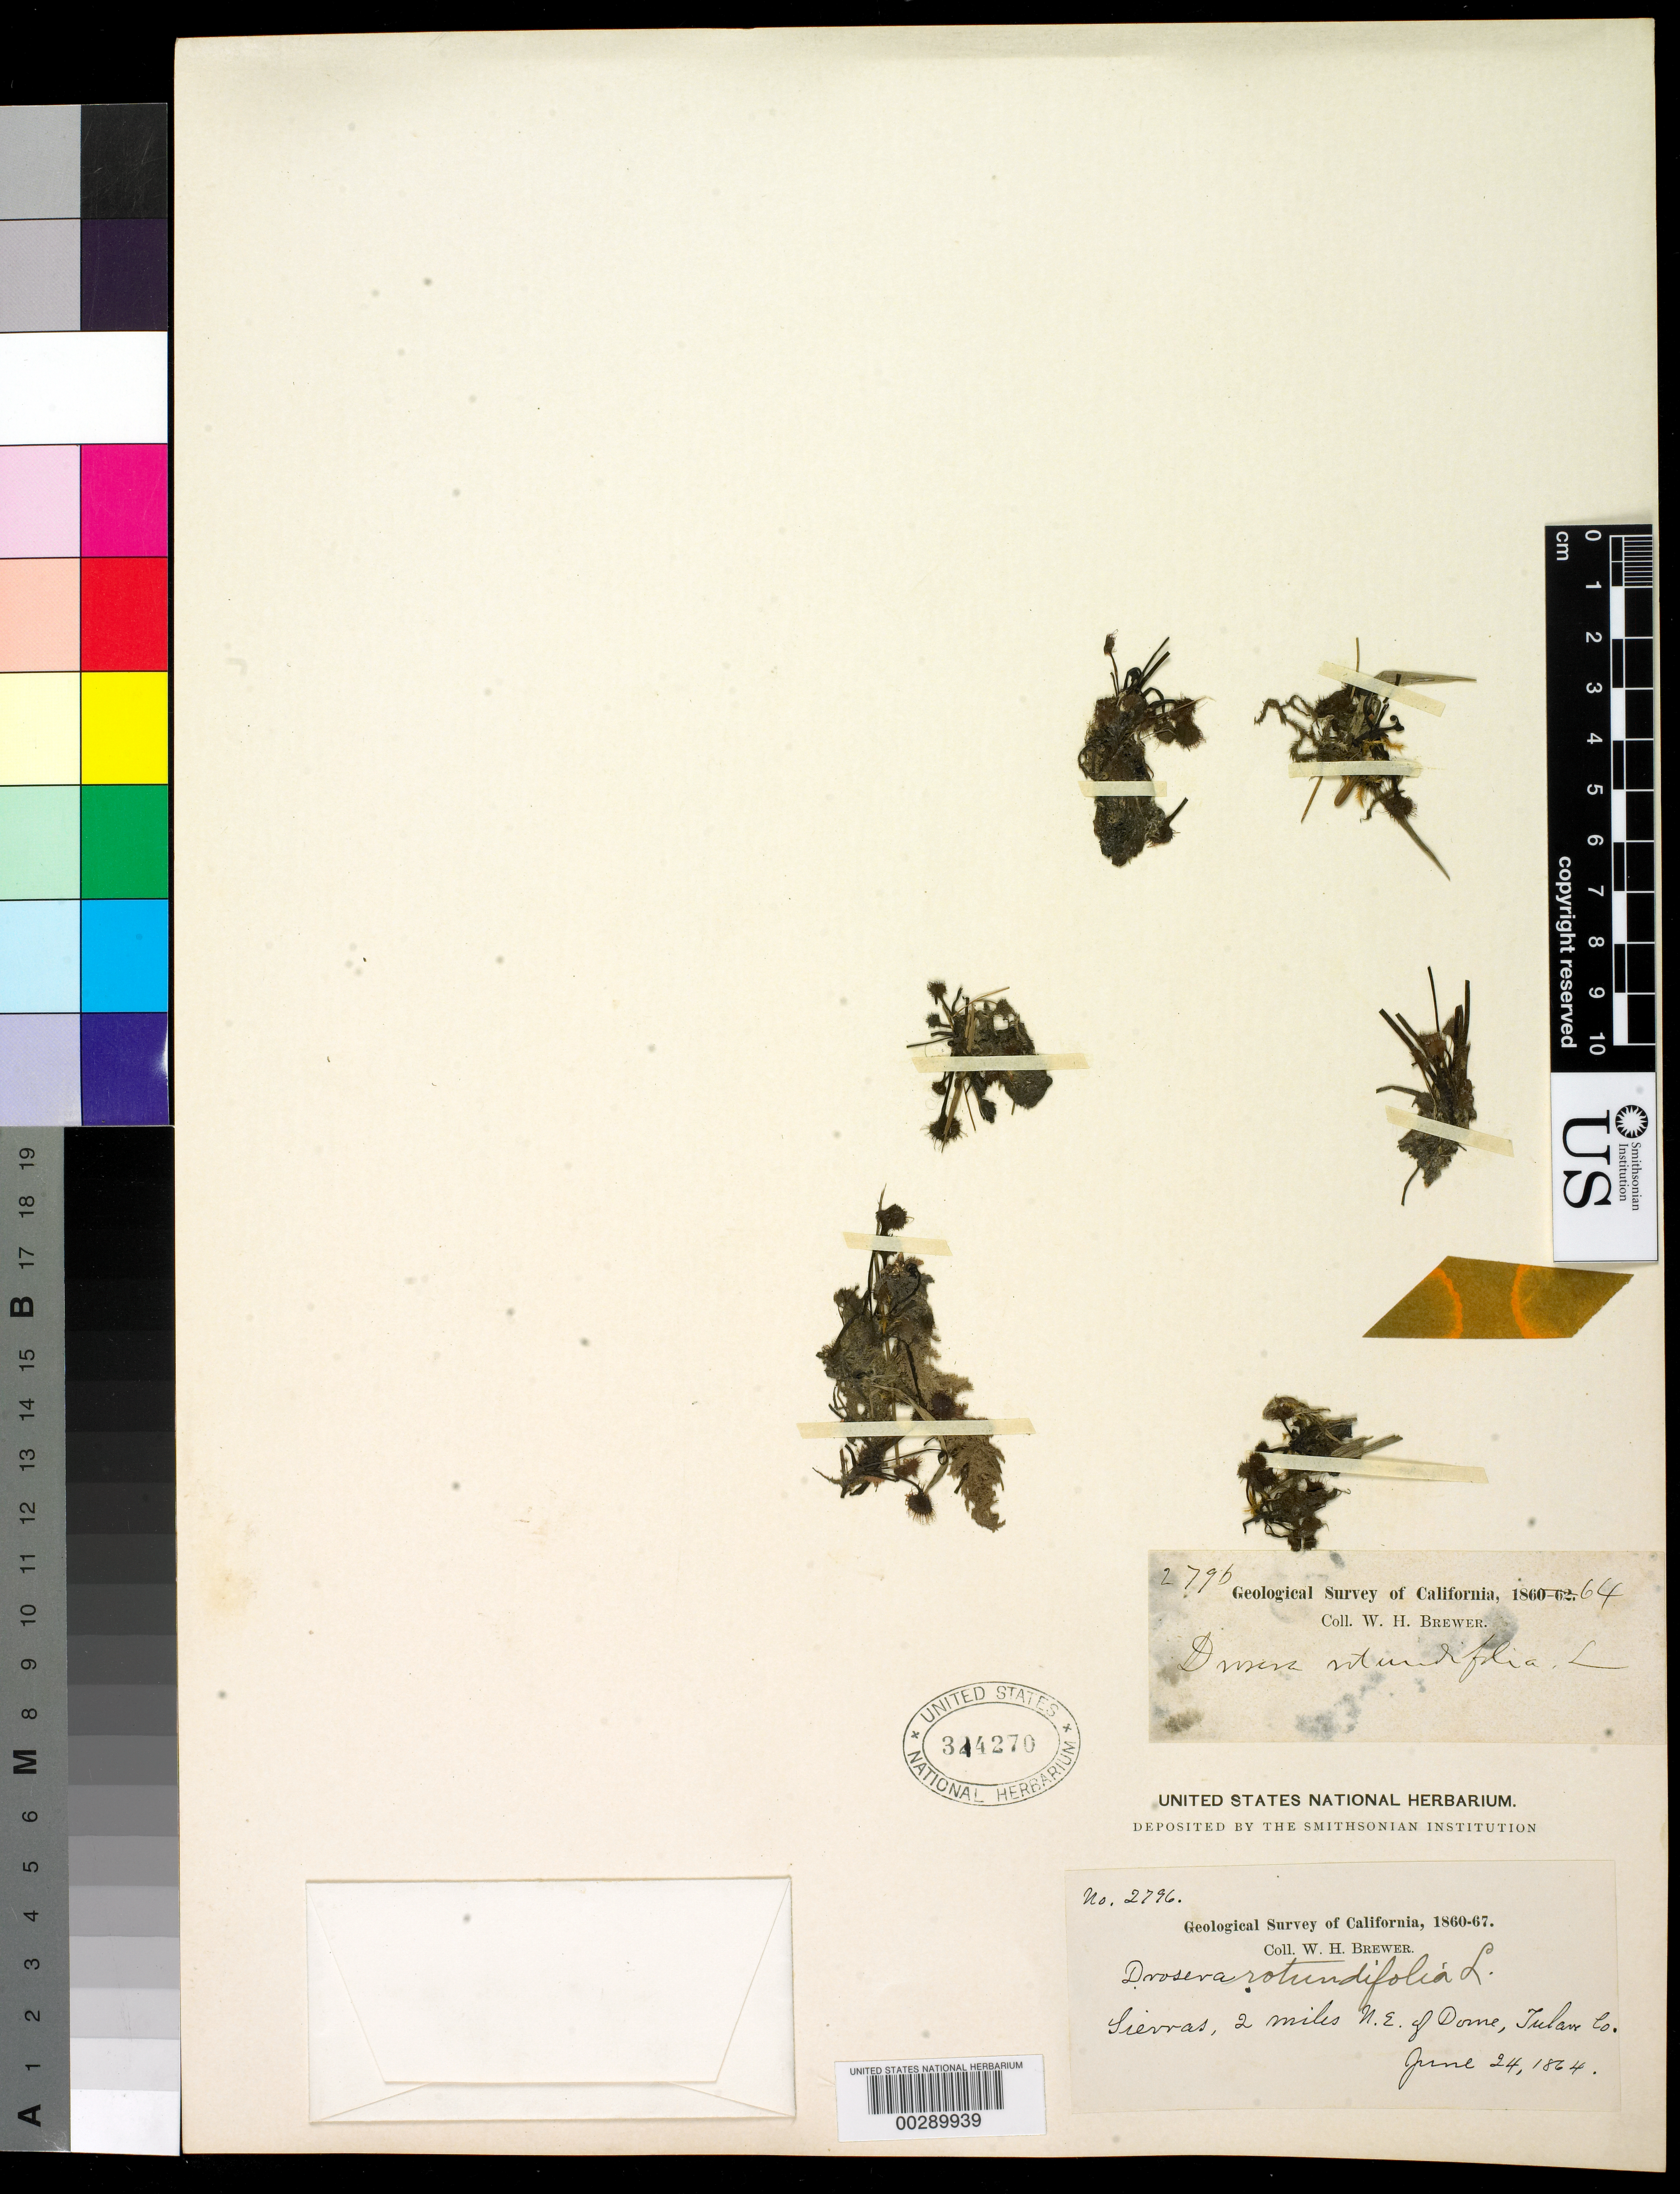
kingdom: Plantae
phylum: Tracheophyta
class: Magnoliopsida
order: Caryophyllales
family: Droseraceae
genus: Drosera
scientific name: Drosera rotundifolia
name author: L.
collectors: W. H. Brewer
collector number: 2796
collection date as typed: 24 Jun 1864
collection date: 1864-06-24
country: United States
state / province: California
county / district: Tulare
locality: Sierras, 2 mi. ne of dome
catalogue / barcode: US 324270